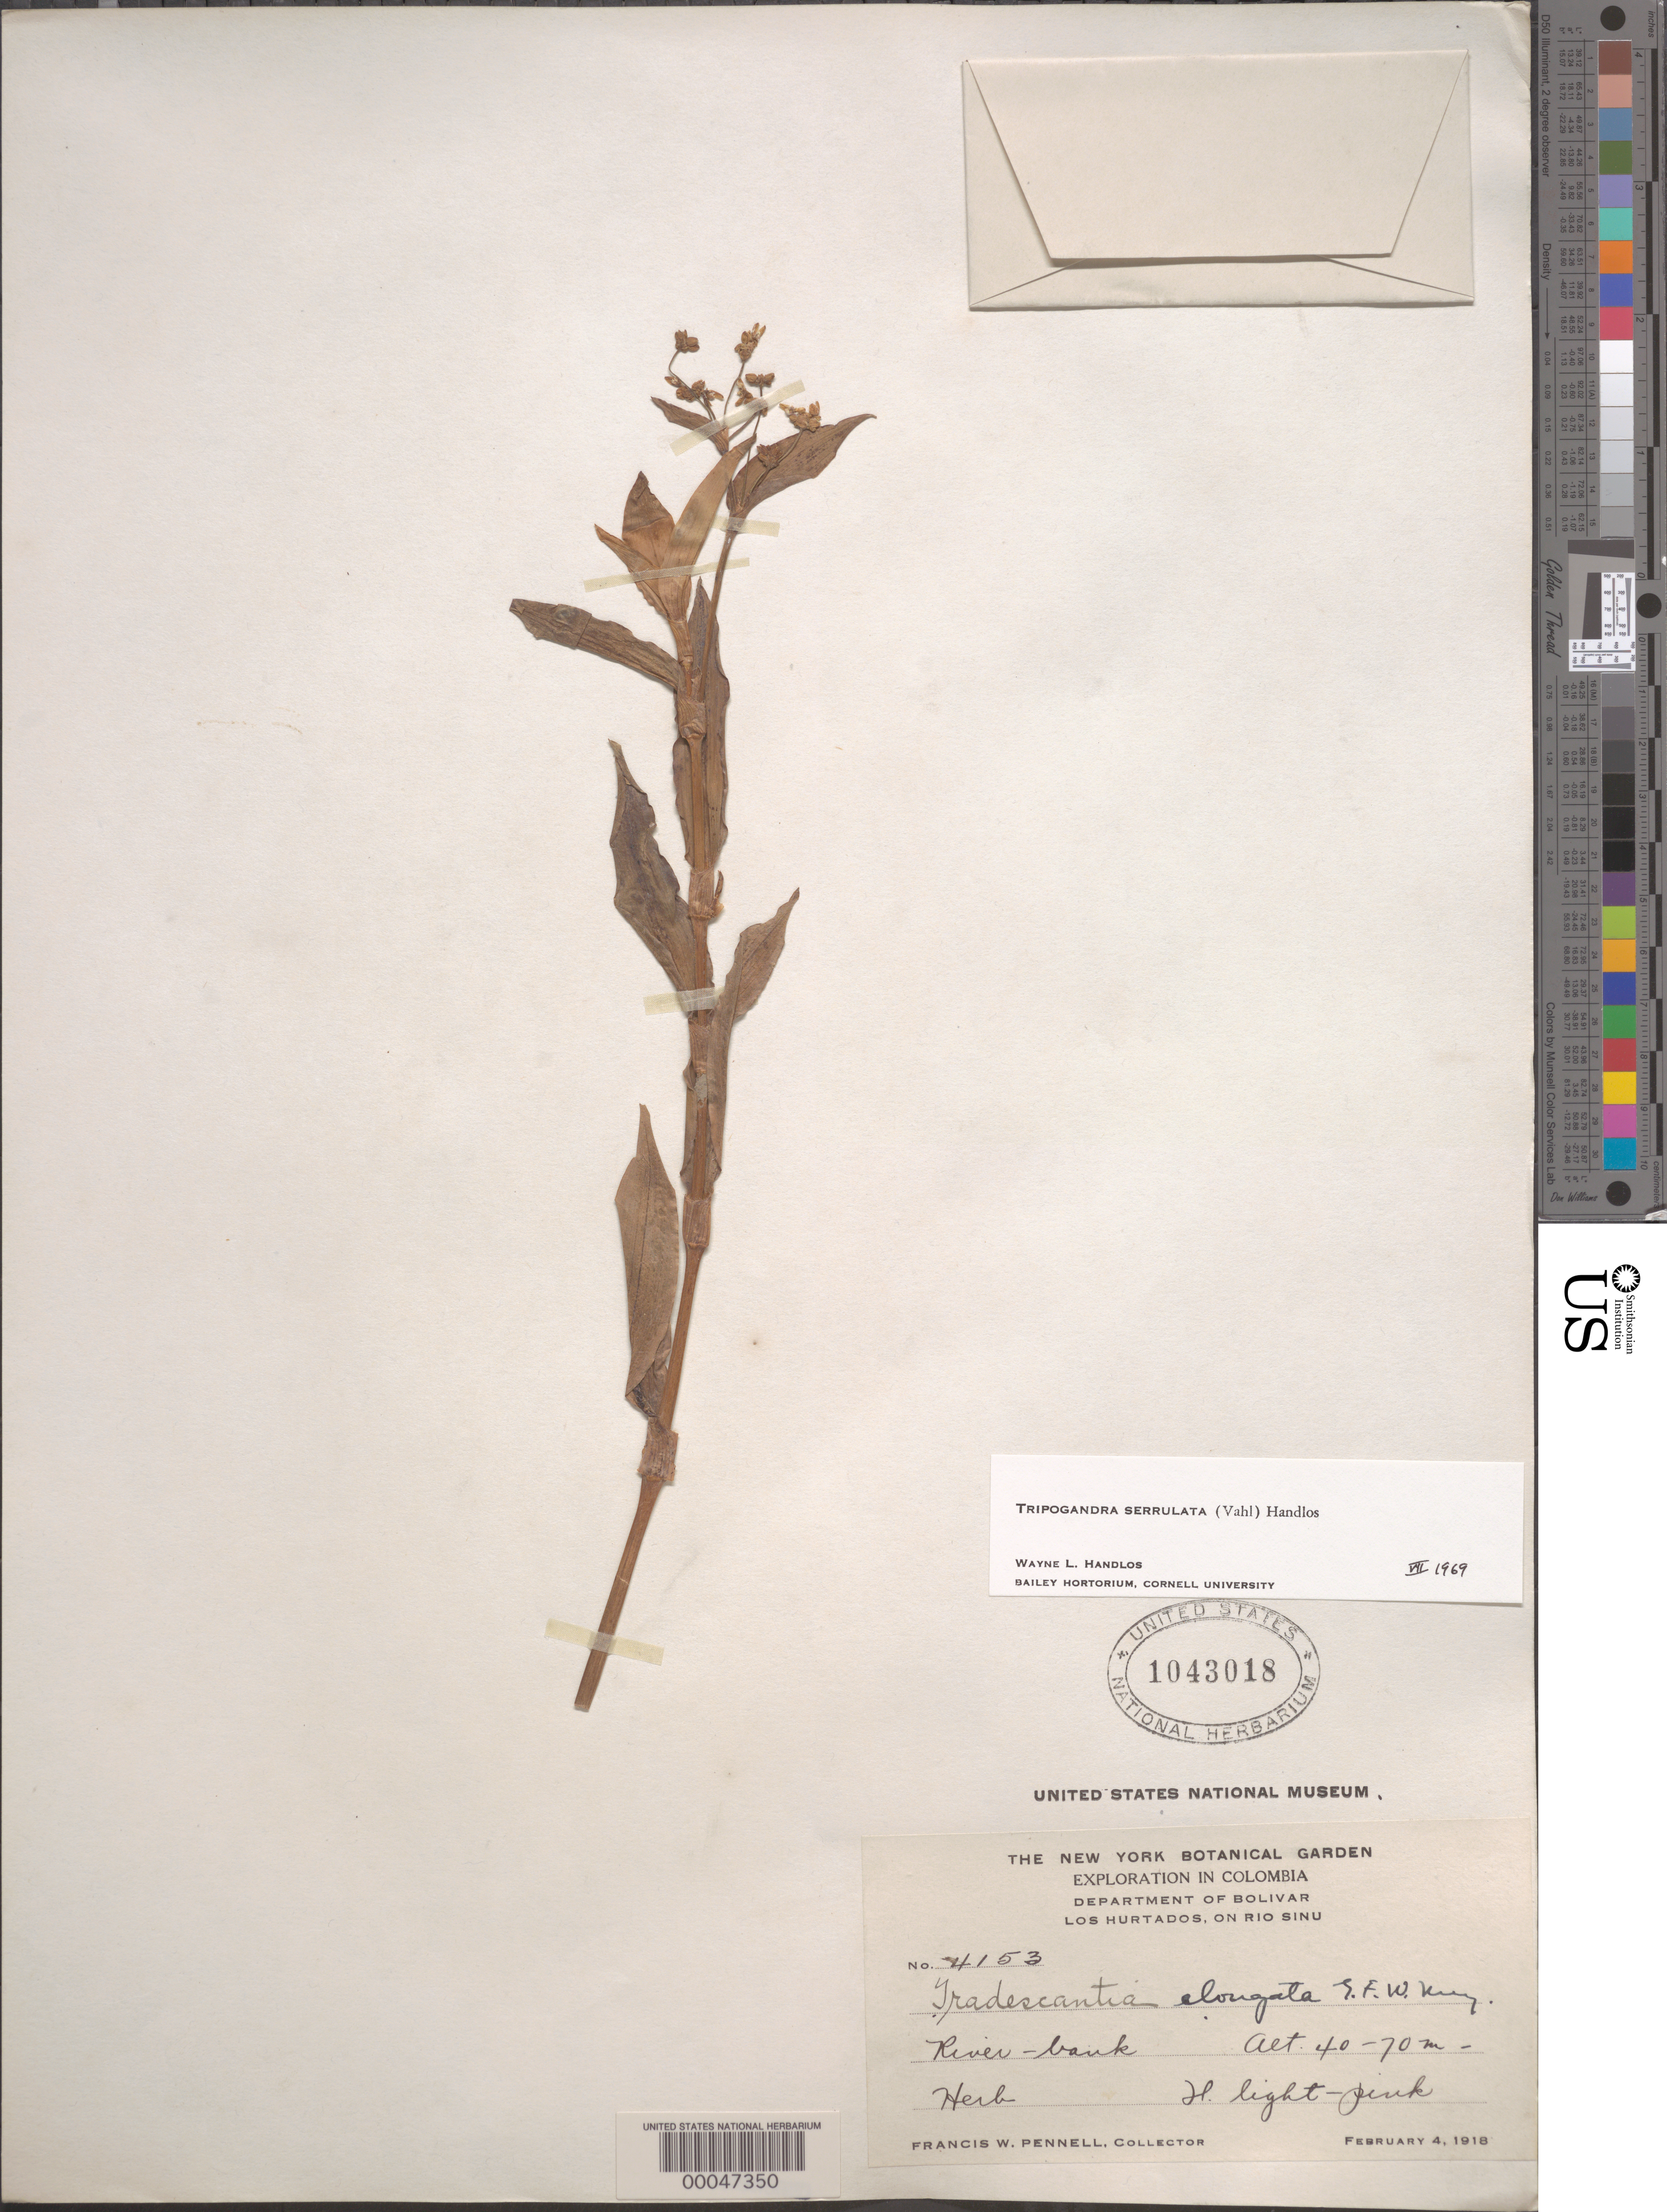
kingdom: Plantae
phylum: Tracheophyta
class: Liliopsida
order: Commelinales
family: Commelinaceae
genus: Tripogandra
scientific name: Tripogandra serrulata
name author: (Vahl) Handlos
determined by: Handlos, W. L.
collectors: F. W. Pennell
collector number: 4153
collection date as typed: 04 Feb 1918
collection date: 1918-02-04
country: Colombia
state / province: Bolívar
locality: Los hurTados, Rio Sinu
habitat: Riverbank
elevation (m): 40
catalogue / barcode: US 1043018